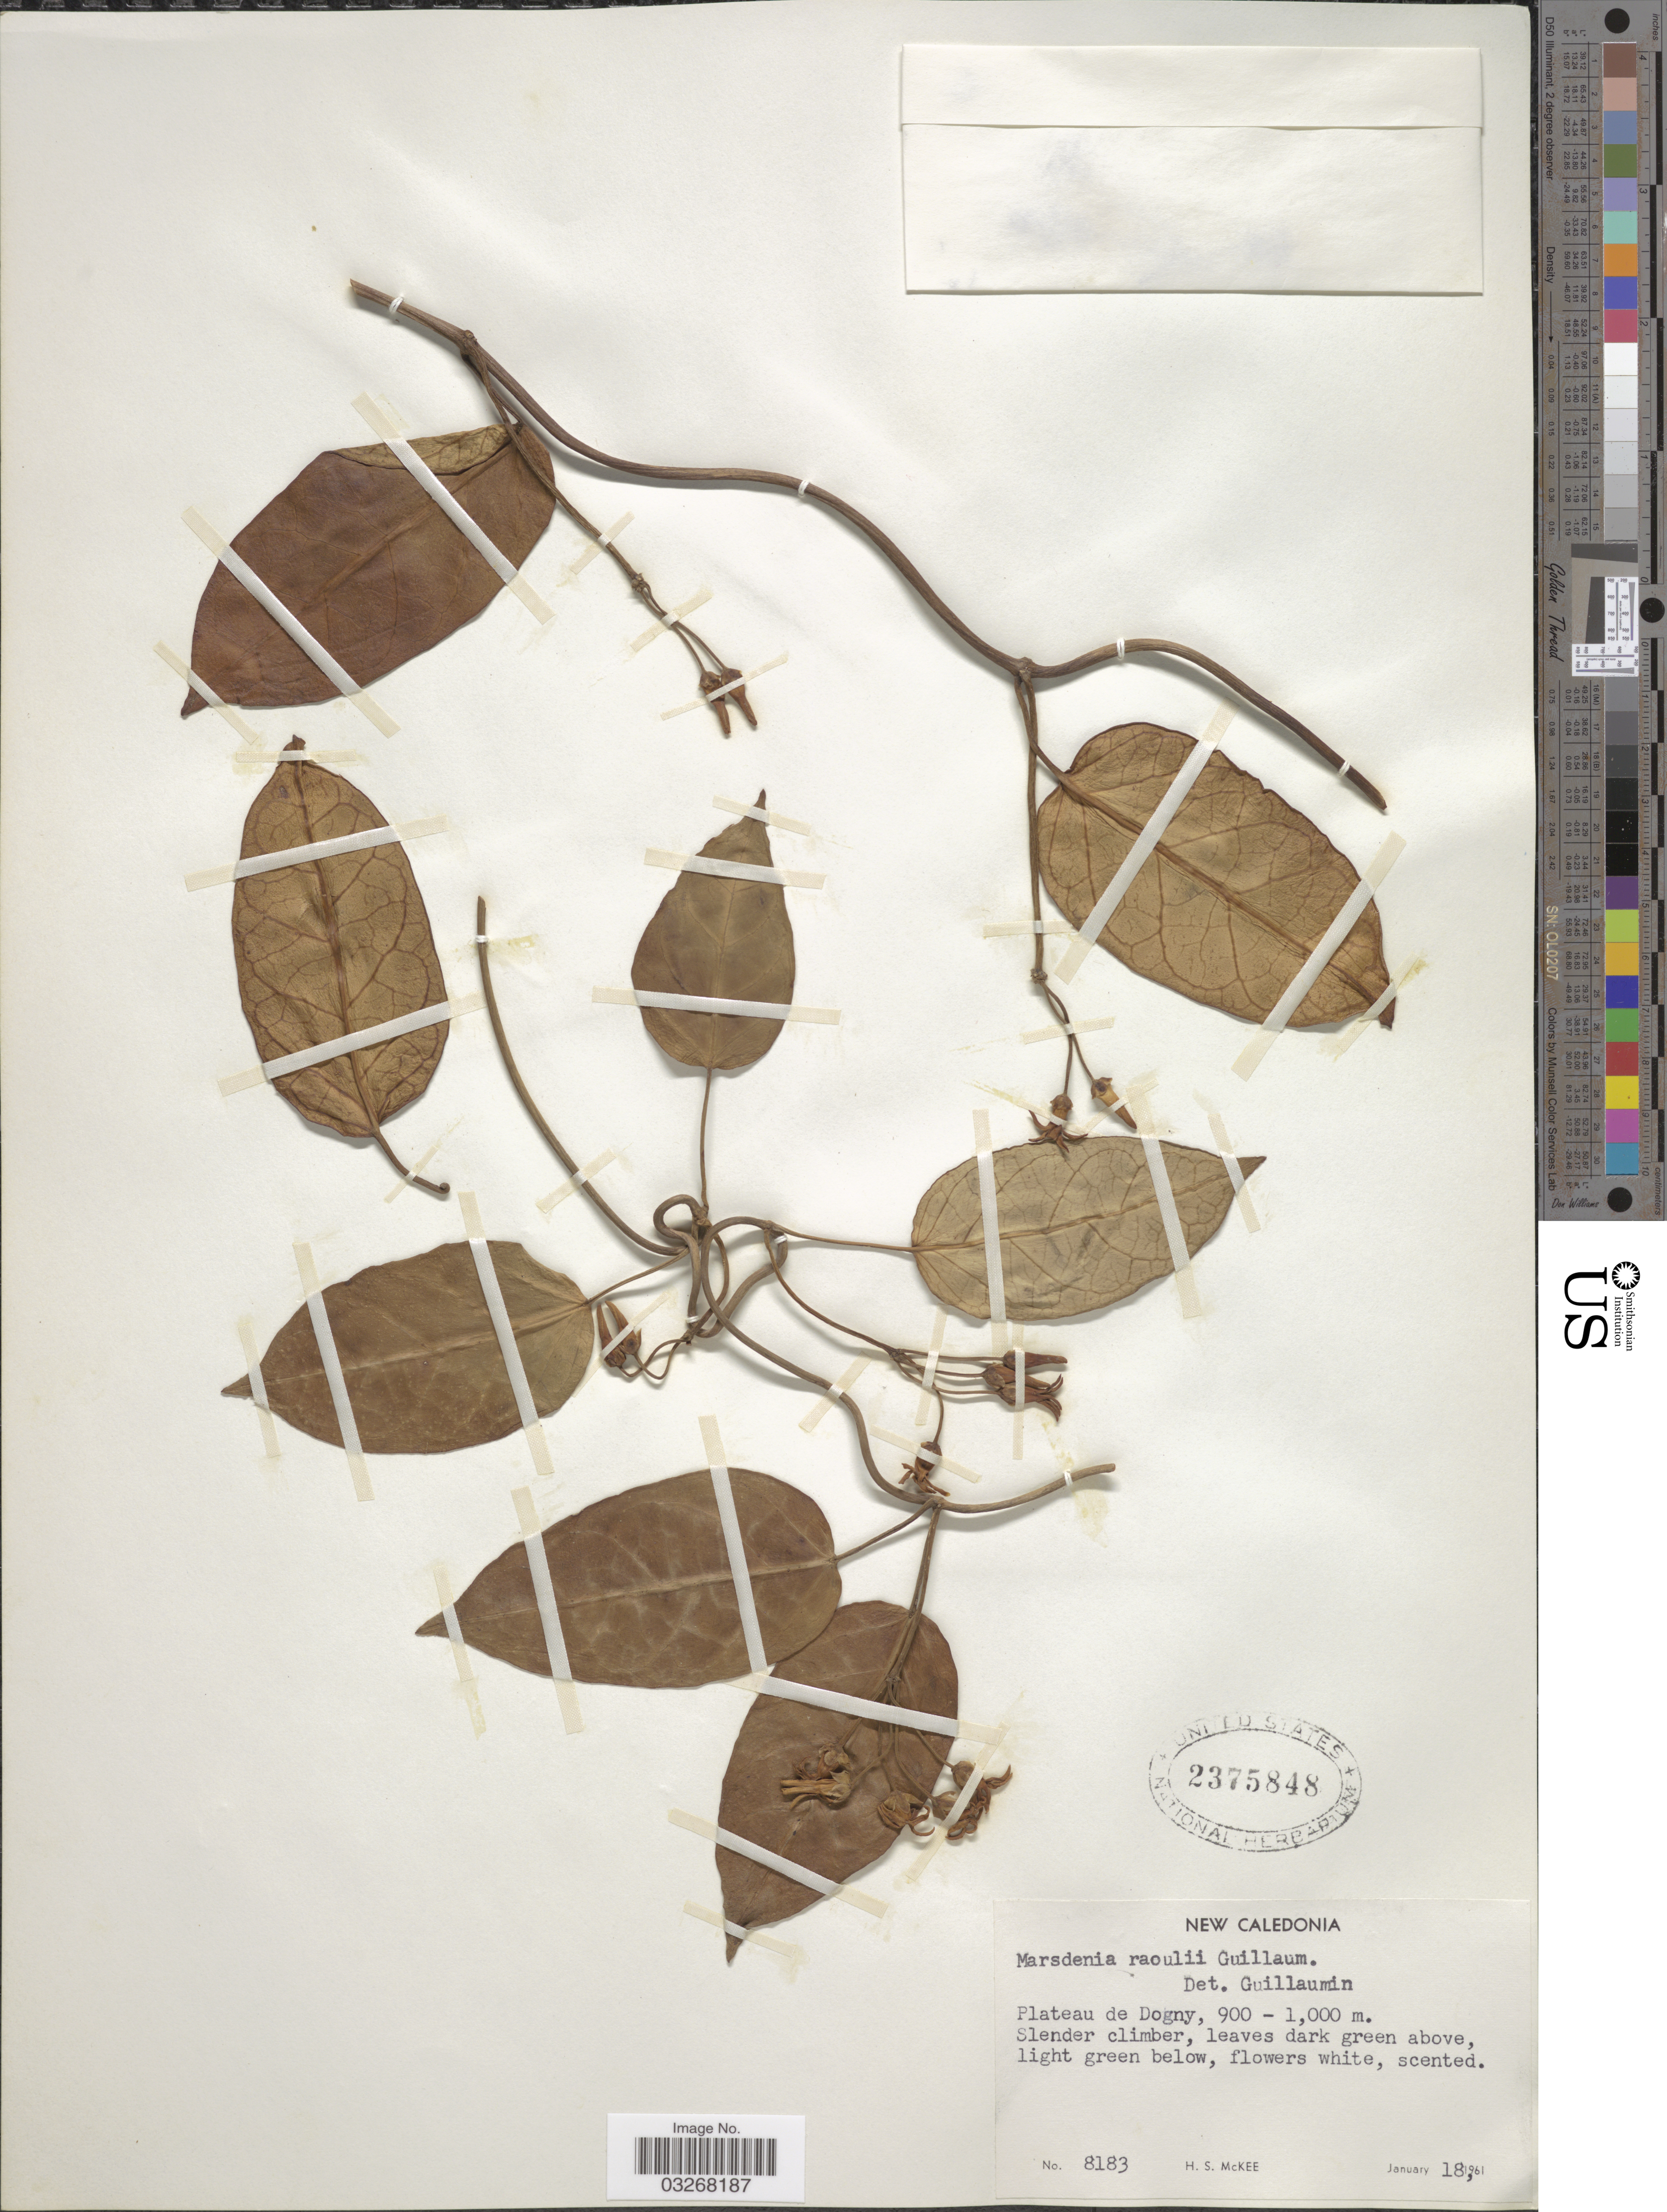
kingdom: Plantae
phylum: Tracheophyta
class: Magnoliopsida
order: Gentianales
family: Apocynaceae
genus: Marsdenia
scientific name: Marsdenia raoulii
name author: Guillaumin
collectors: H. S. McKee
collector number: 8183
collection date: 1961-01-18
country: New Caledonia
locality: Plateau de Dogny.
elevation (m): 900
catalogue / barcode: US 2375848